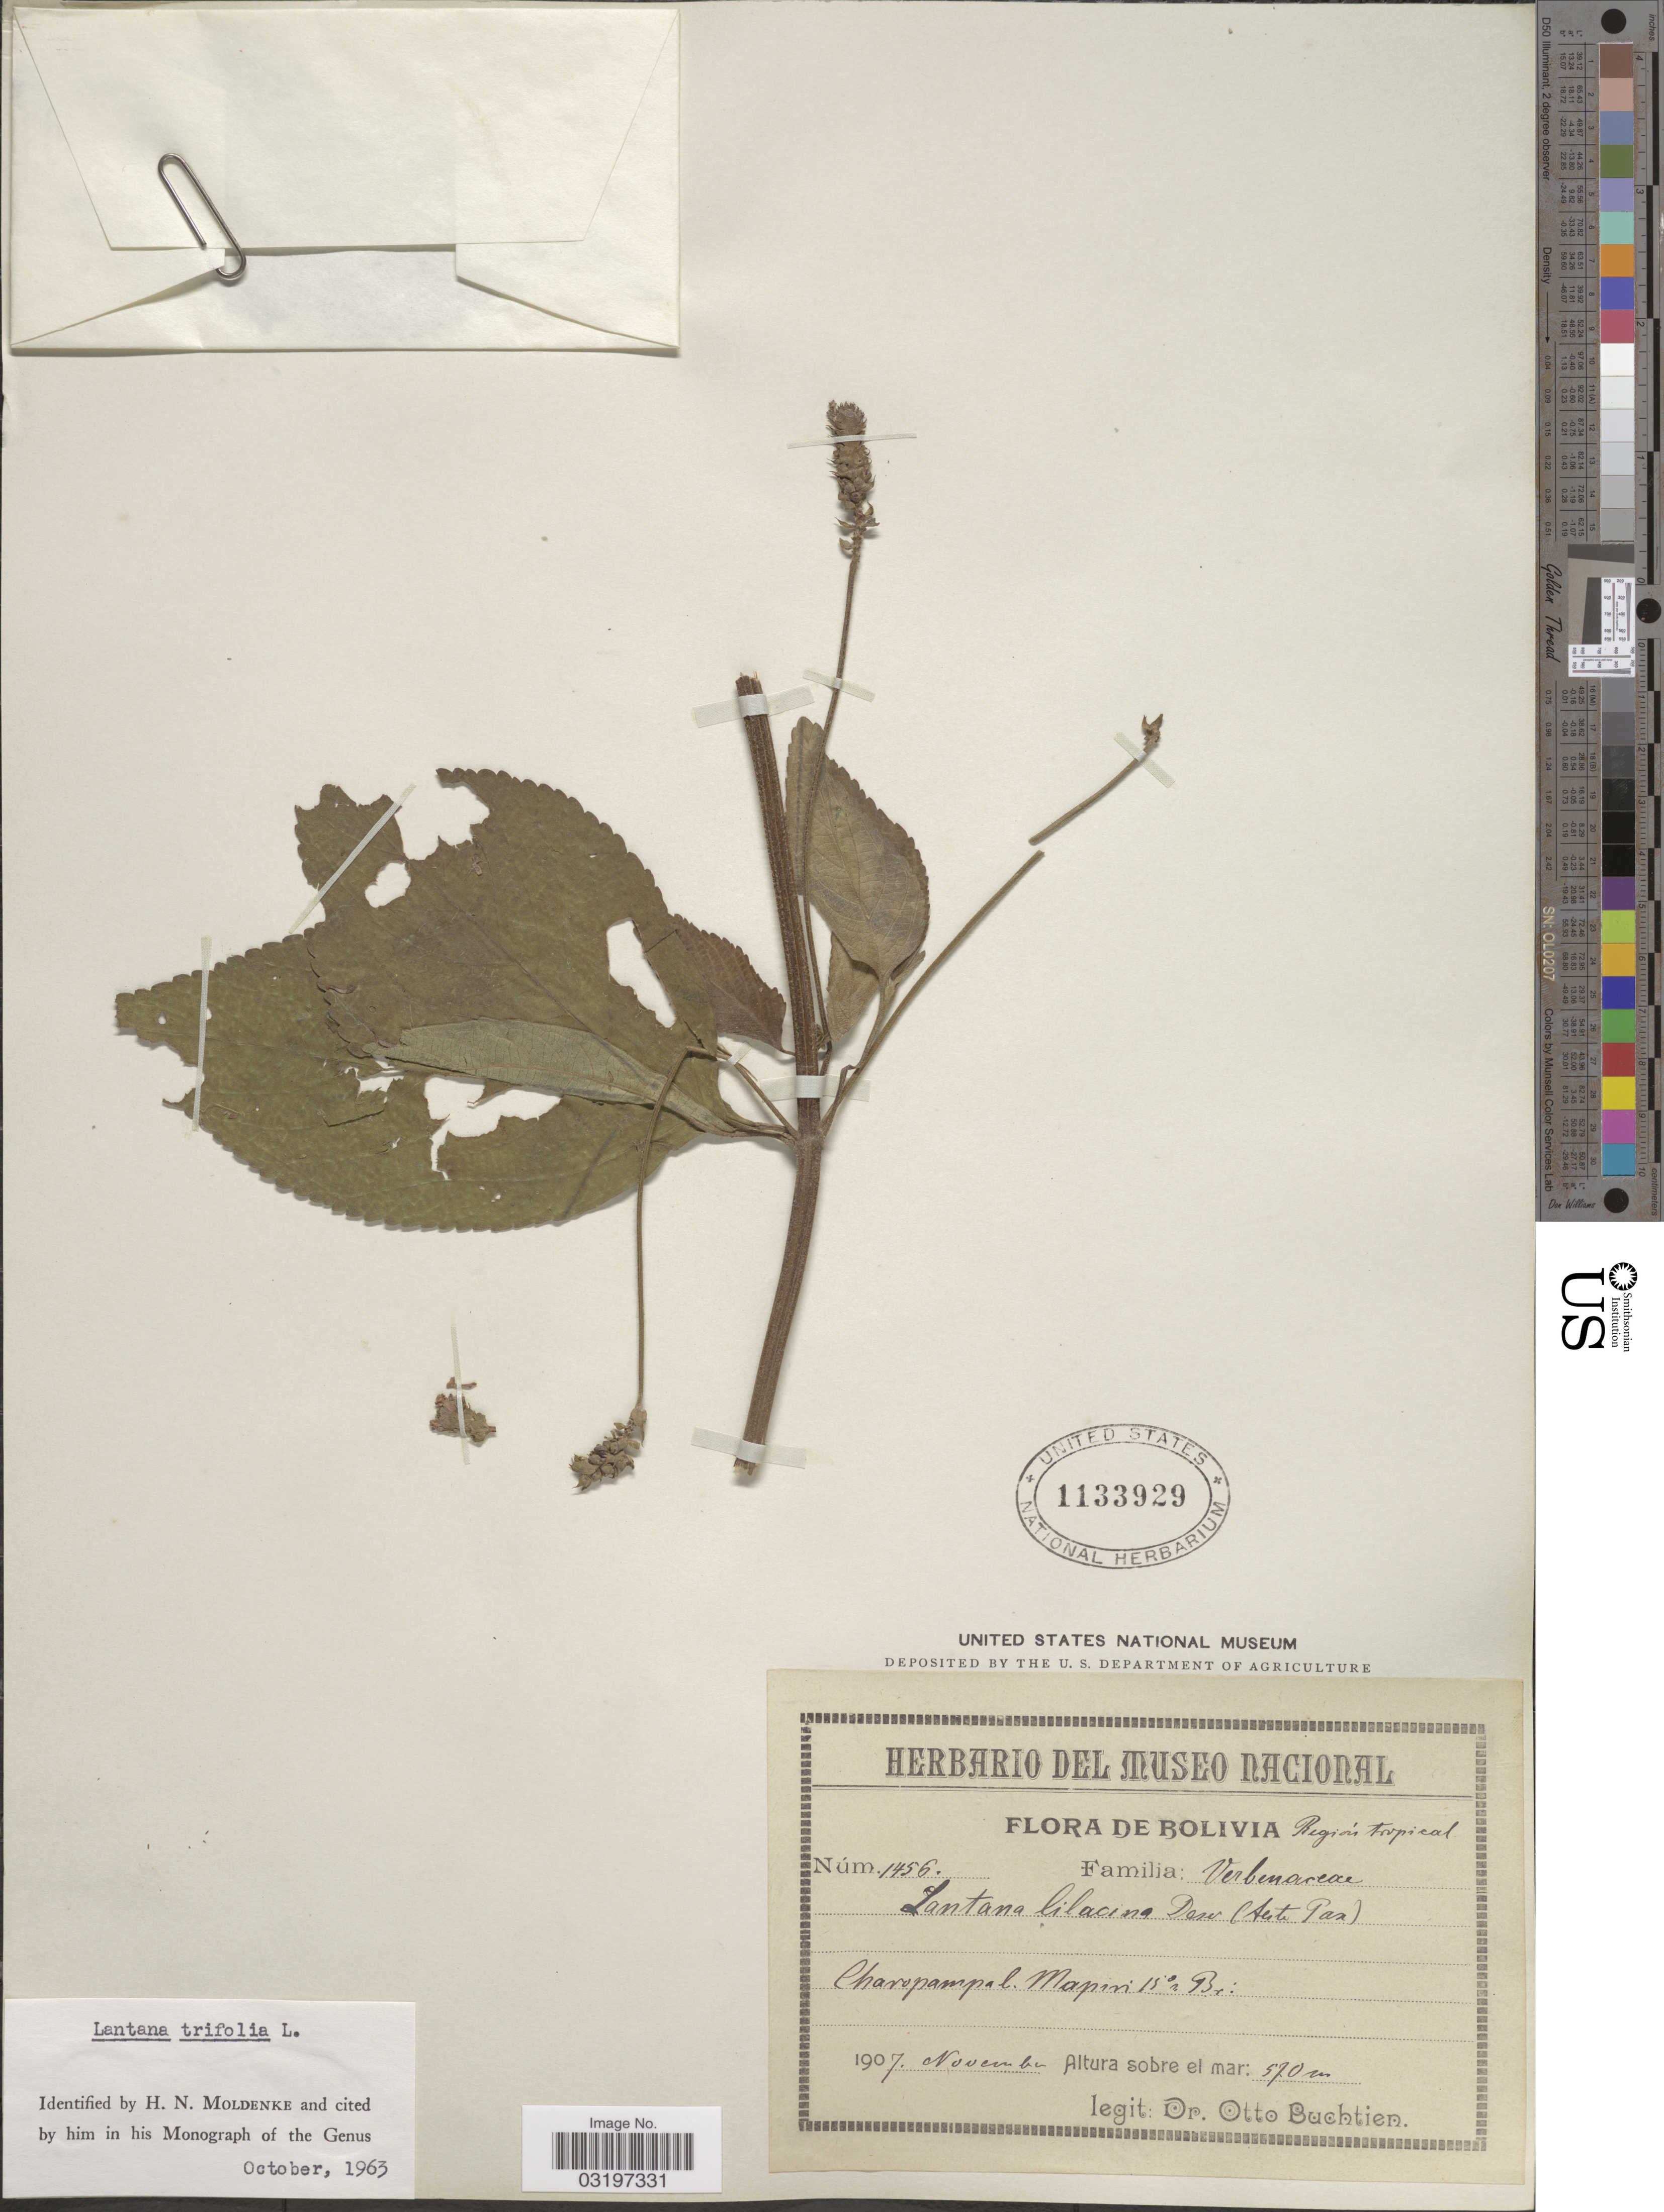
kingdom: Plantae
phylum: Tracheophyta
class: Magnoliopsida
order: Lamiales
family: Verbenaceae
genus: Lantana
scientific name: Lantana trifolia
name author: L.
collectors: O. Buchtien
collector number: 1456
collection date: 1907-11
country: Bolivia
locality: Charopampa l. Mapiri 15° s. Br.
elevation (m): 570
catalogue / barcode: US 1133929